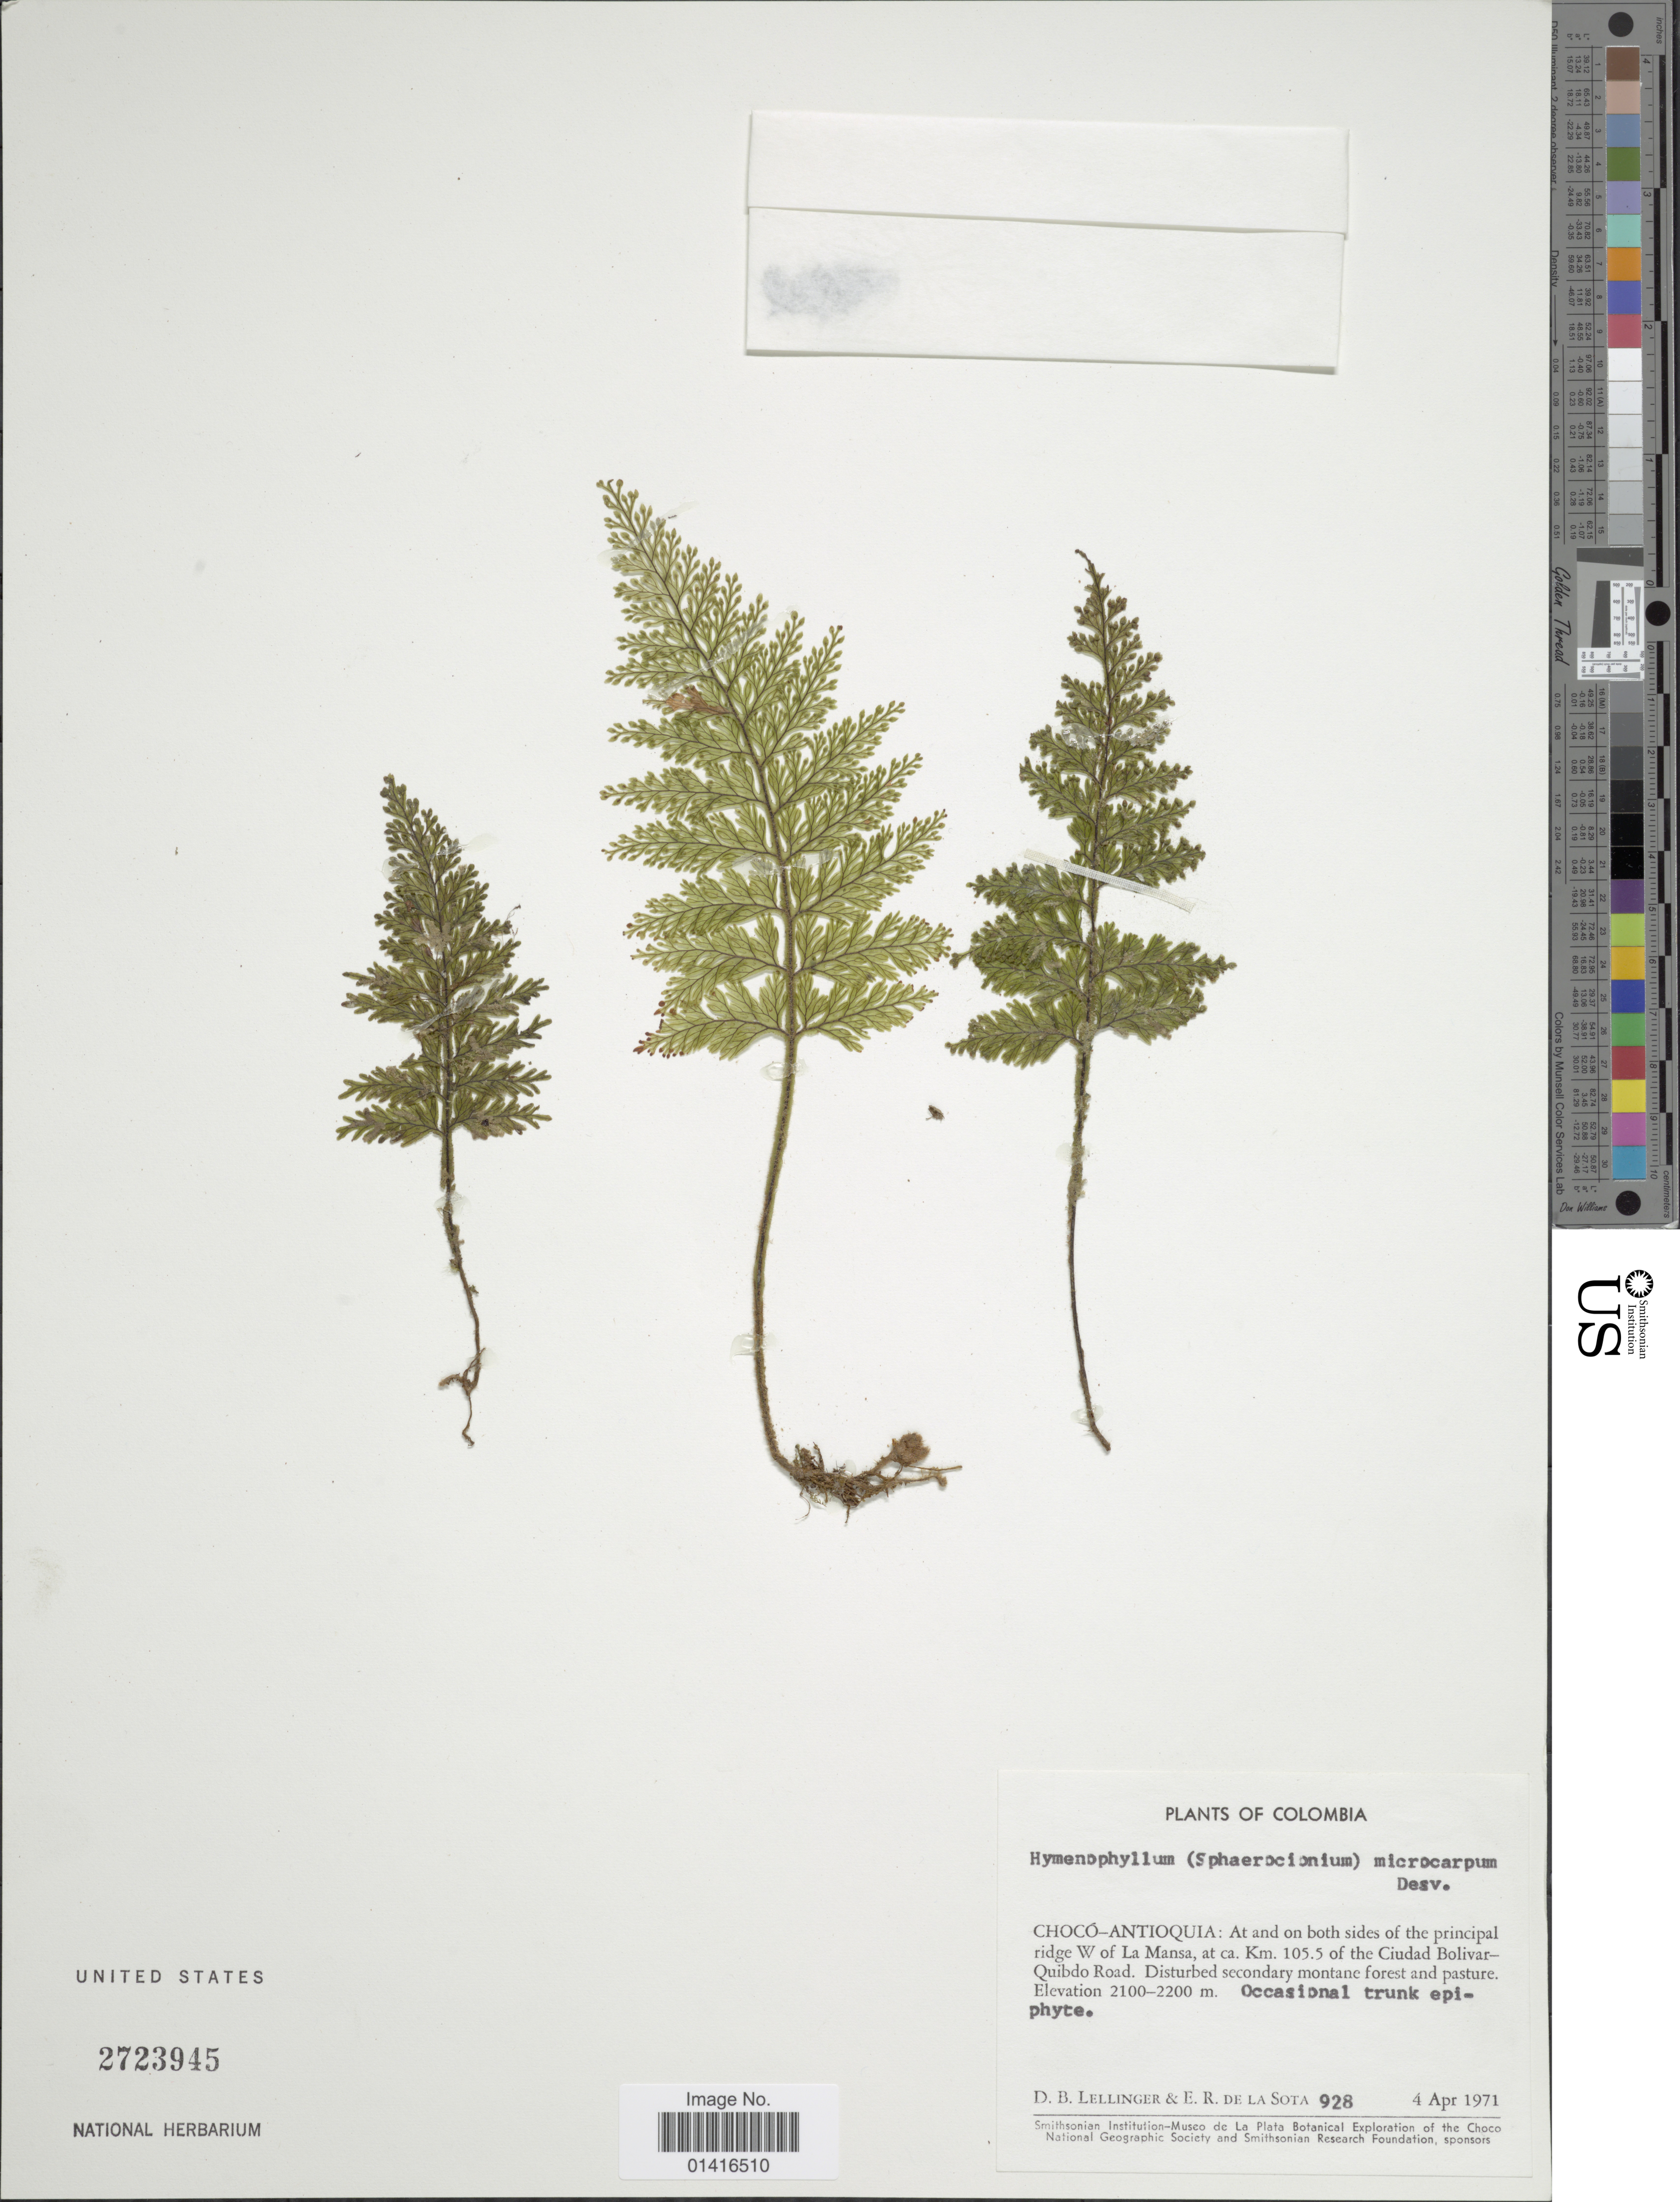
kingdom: Plantae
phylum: Tracheophyta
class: Polypodiopsida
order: Hymenophyllales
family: Hymenophyllaceae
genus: Hymenophyllum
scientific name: Hymenophyllum microcarpum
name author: (Desv.) Lellinger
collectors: D. B. Lellinger & E. R. de la Sota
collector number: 928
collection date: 1971-04-04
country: Colombia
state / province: Chocó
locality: Antioquia: At and on both sides of the principal ridge W of La Mansa, at ca. Km. 105.5 of the Ciudad Bolivar-Quibdo Road.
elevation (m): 2100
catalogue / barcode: US 2723945